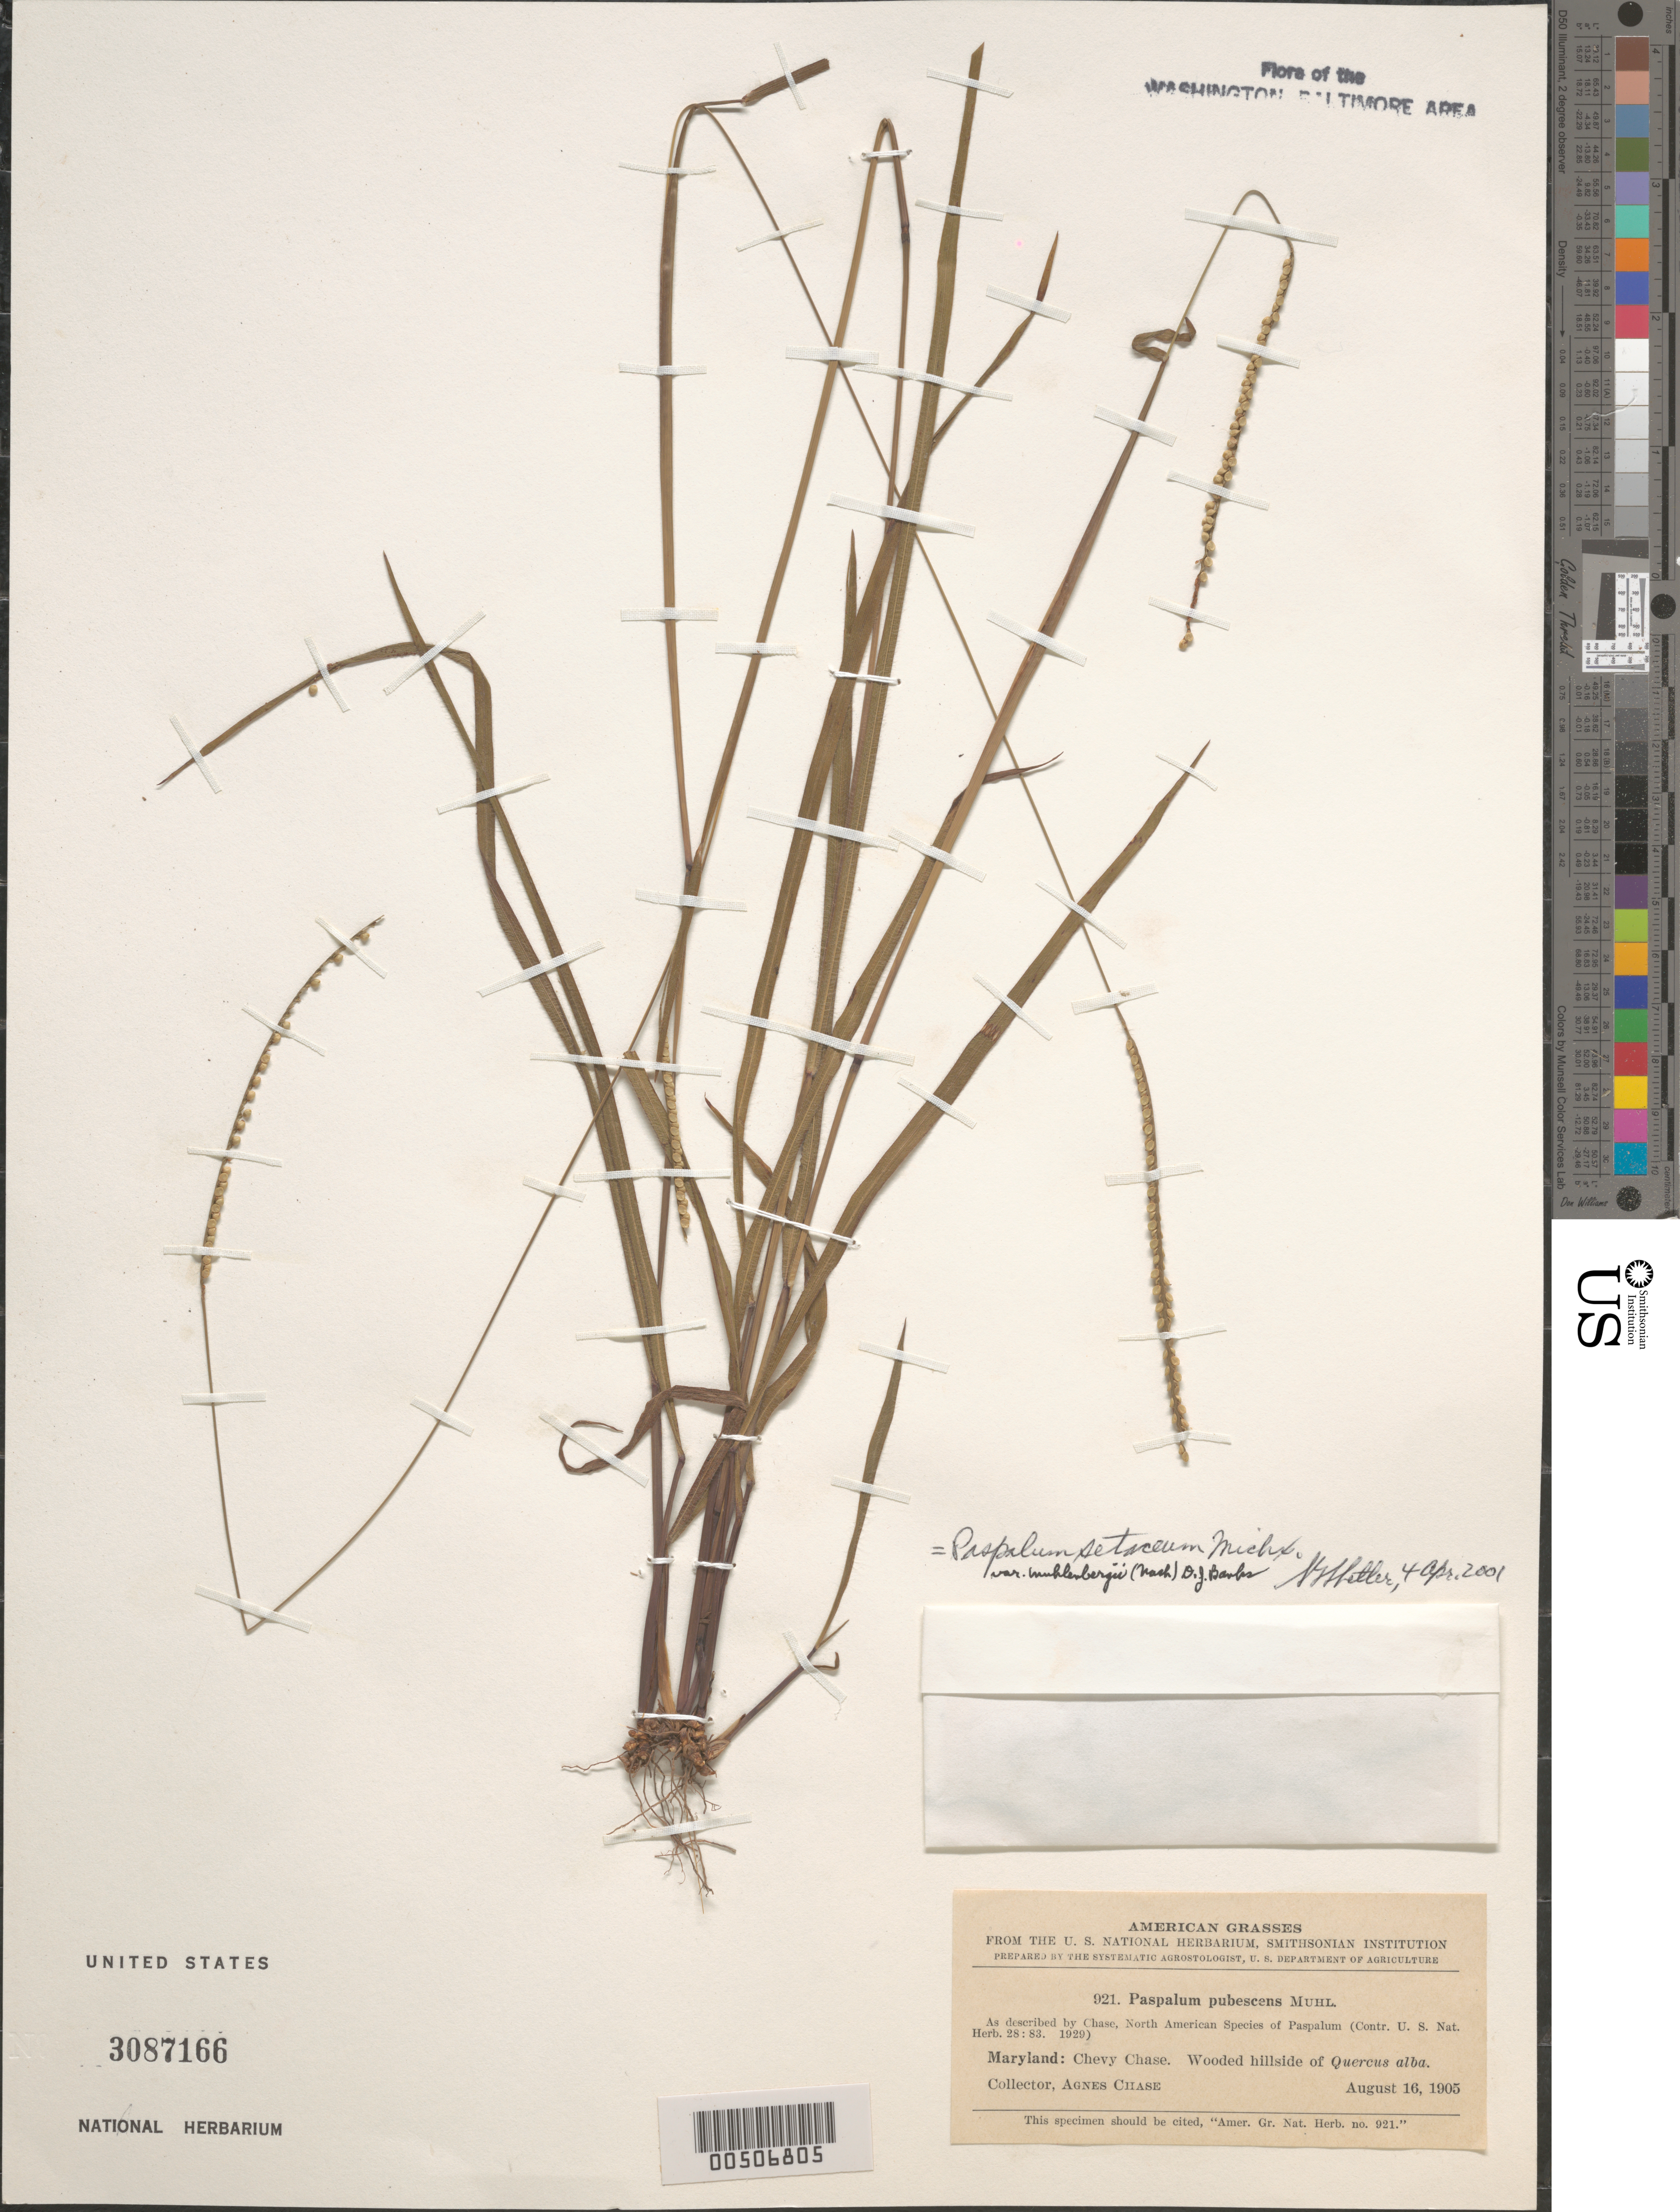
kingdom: Plantae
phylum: Tracheophyta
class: Liliopsida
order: Poales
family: Poaceae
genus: Paspalum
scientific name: Paspalum setaceum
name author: Michx.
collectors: A. Chase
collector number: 921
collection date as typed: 16 Aug 1905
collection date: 1905-08-16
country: United States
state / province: Maryland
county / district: Montgomery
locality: Chevy Chase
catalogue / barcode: US 3087166